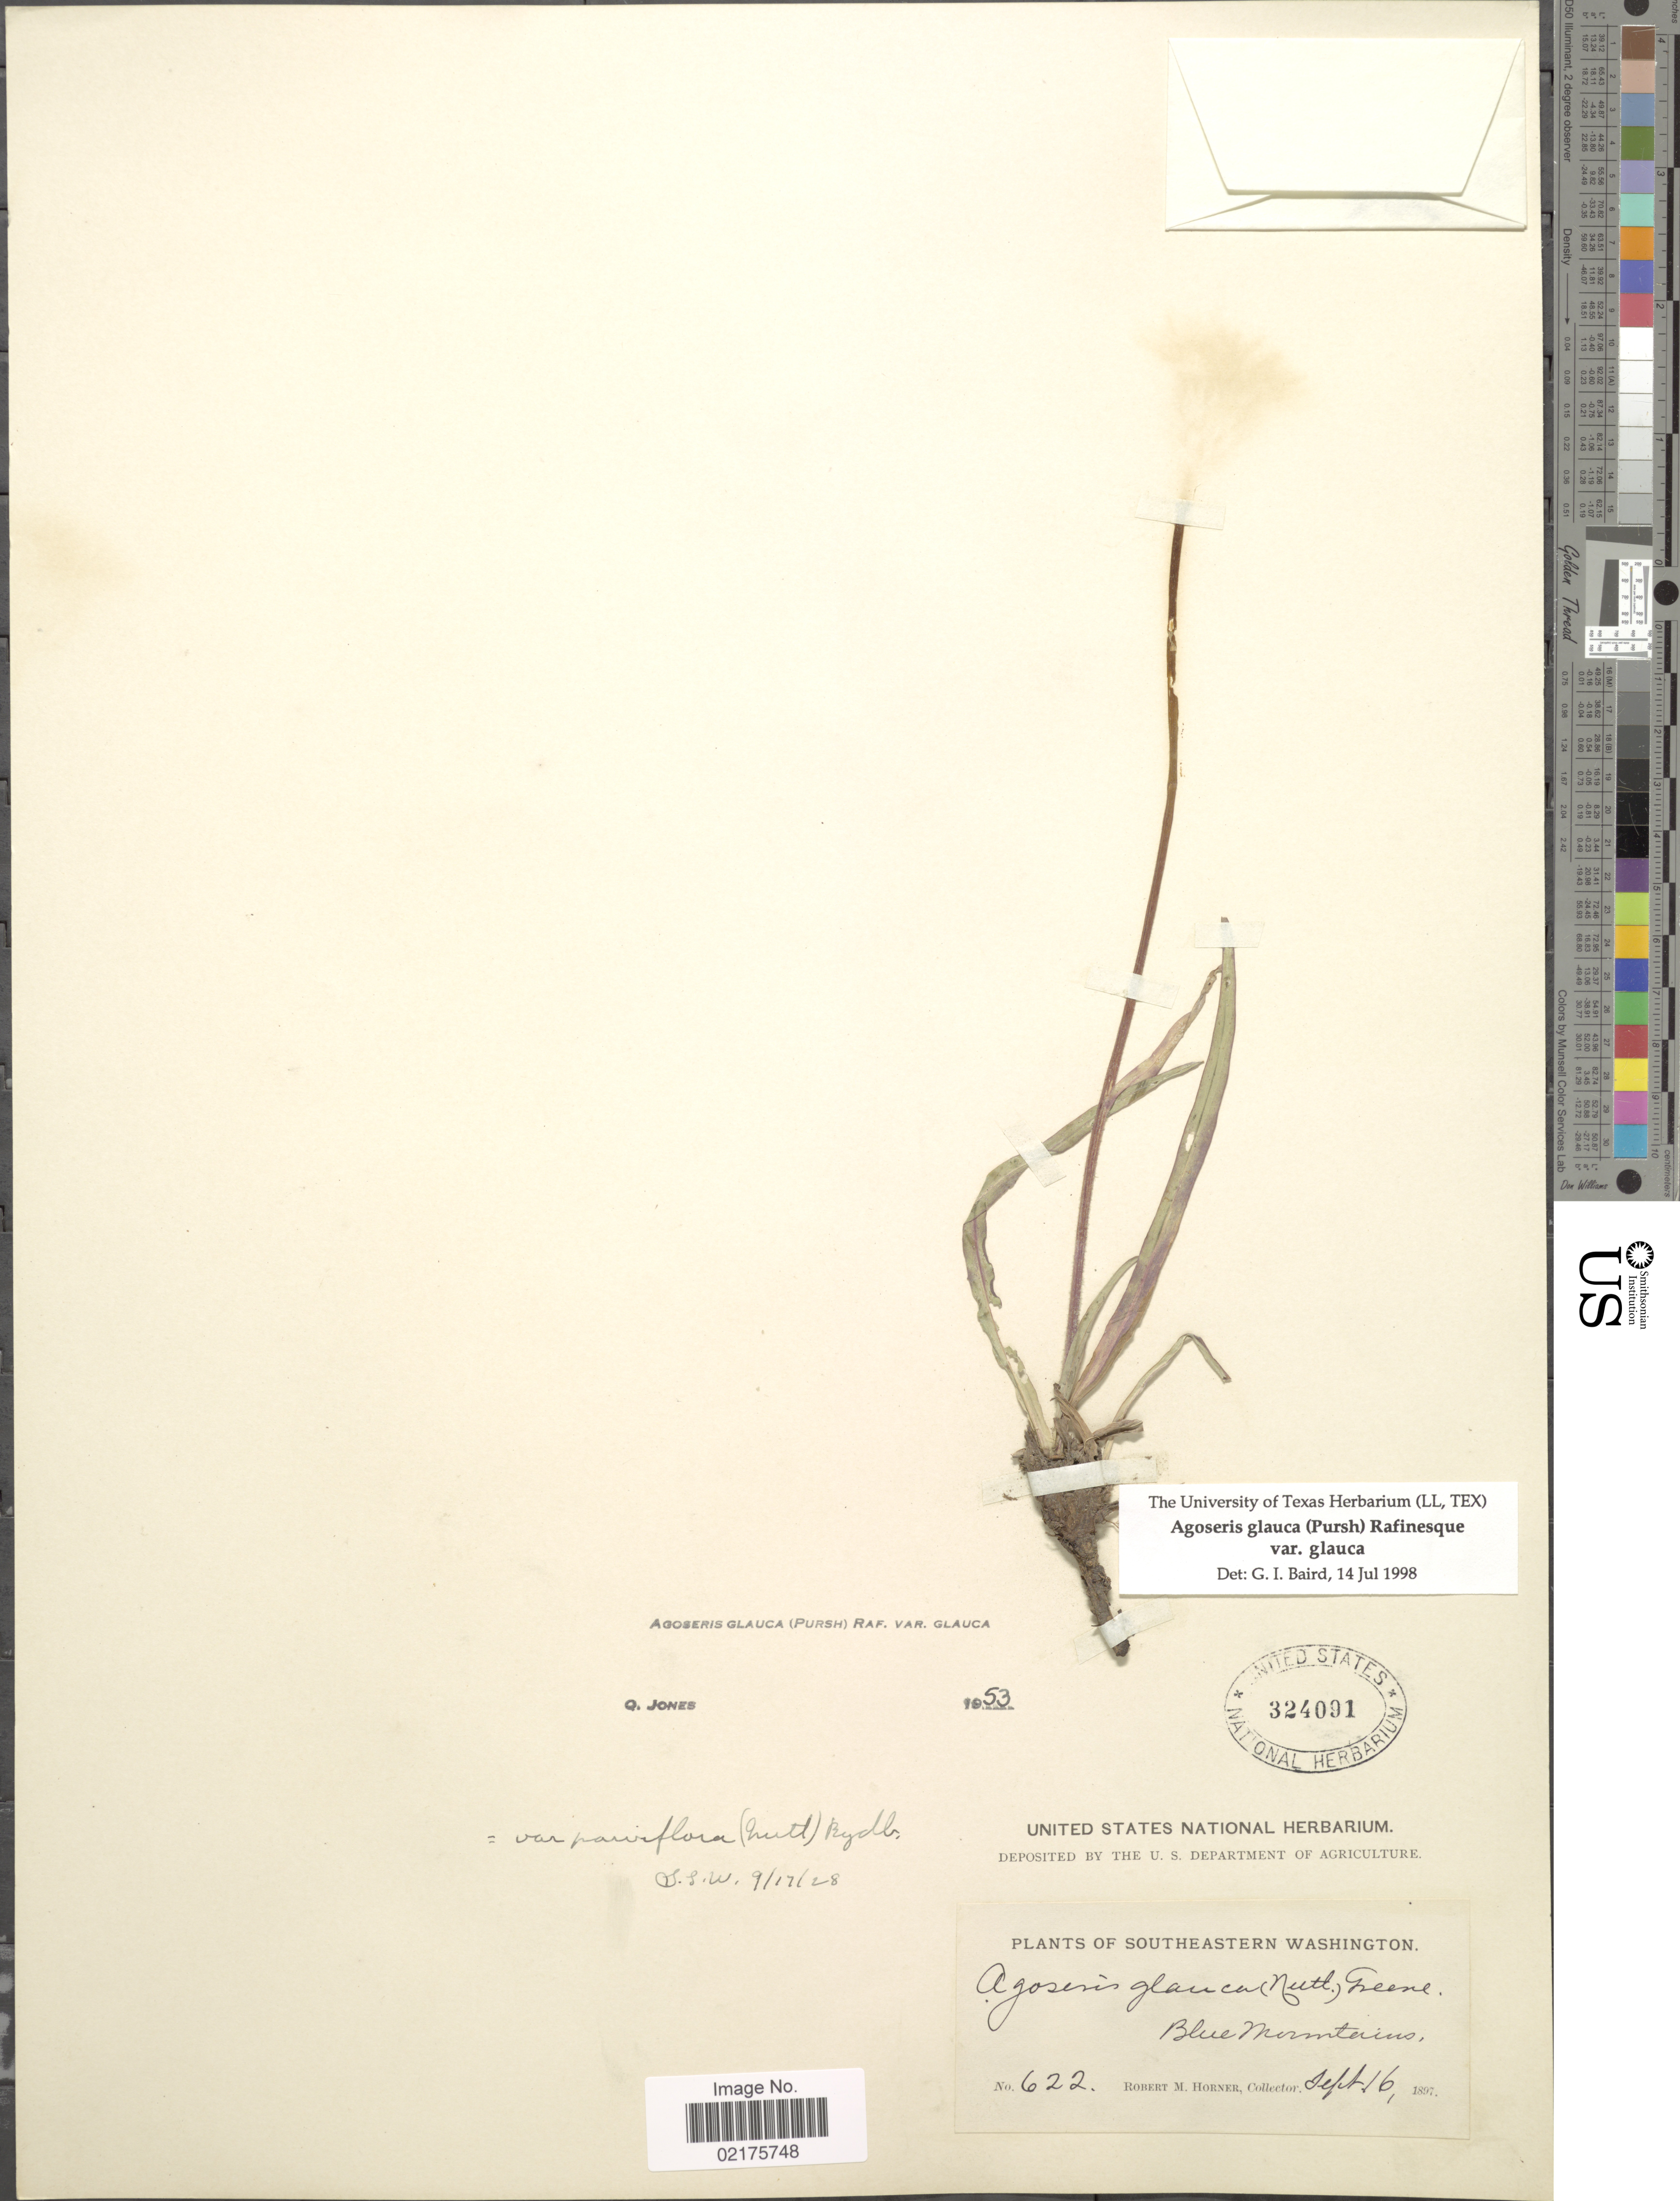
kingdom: Plantae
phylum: Tracheophyta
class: Magnoliopsida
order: Asterales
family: Asteraceae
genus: Agoseris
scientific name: Agoseris glauca var. glauca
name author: (Pursh) Raf.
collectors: R. Horner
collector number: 622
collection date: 1897-09-16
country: United States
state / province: Washington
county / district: Clallam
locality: Southeastern Washington, Blue Mountains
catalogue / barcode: US 324091